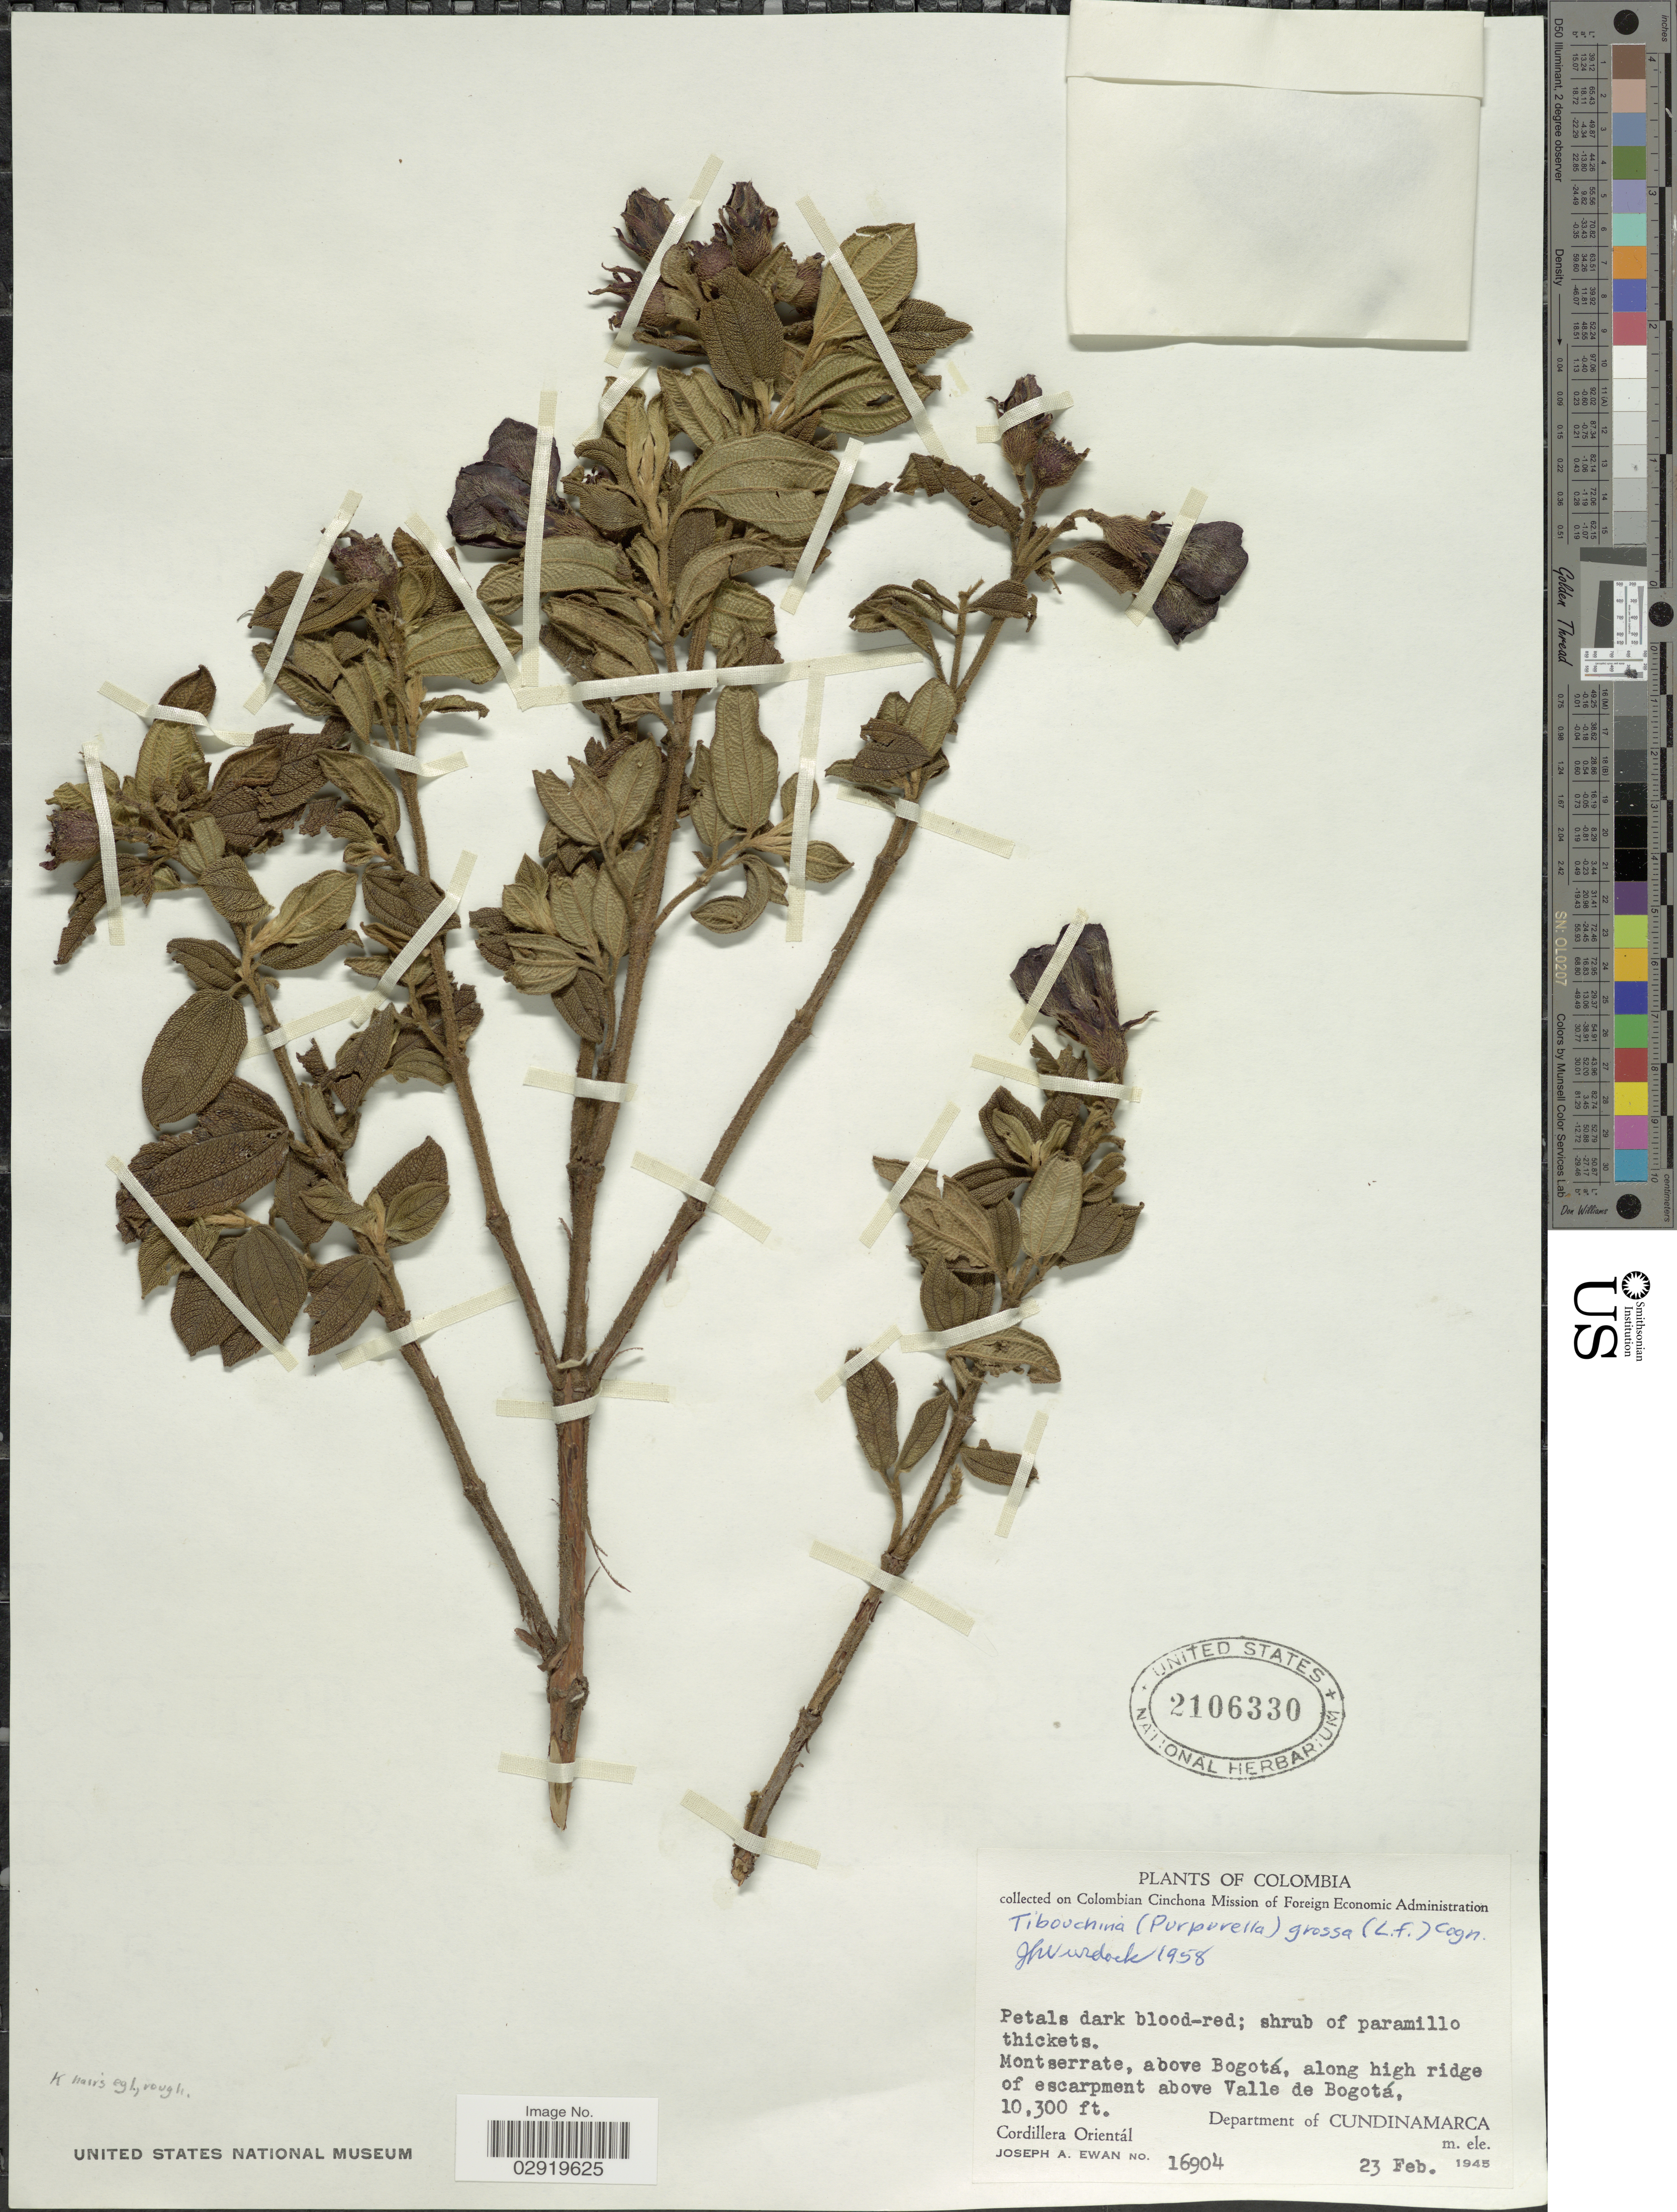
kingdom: Plantae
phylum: Tracheophyta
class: Magnoliopsida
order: Myrtales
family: Melastomataceae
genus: Chaetogastra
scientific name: Chaetogastra grossa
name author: (L. f.) P.J.F. Guim. & Michelang.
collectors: J. A. Ewan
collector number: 16904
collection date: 1945-02-23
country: Colombia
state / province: Cundinamarca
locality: Montserrate, above Bogotá, along high ridge of escarpment above Valle de Bogotá, Department of Cundinamarca. Cordillera Orientál.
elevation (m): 3139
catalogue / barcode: US 2106330